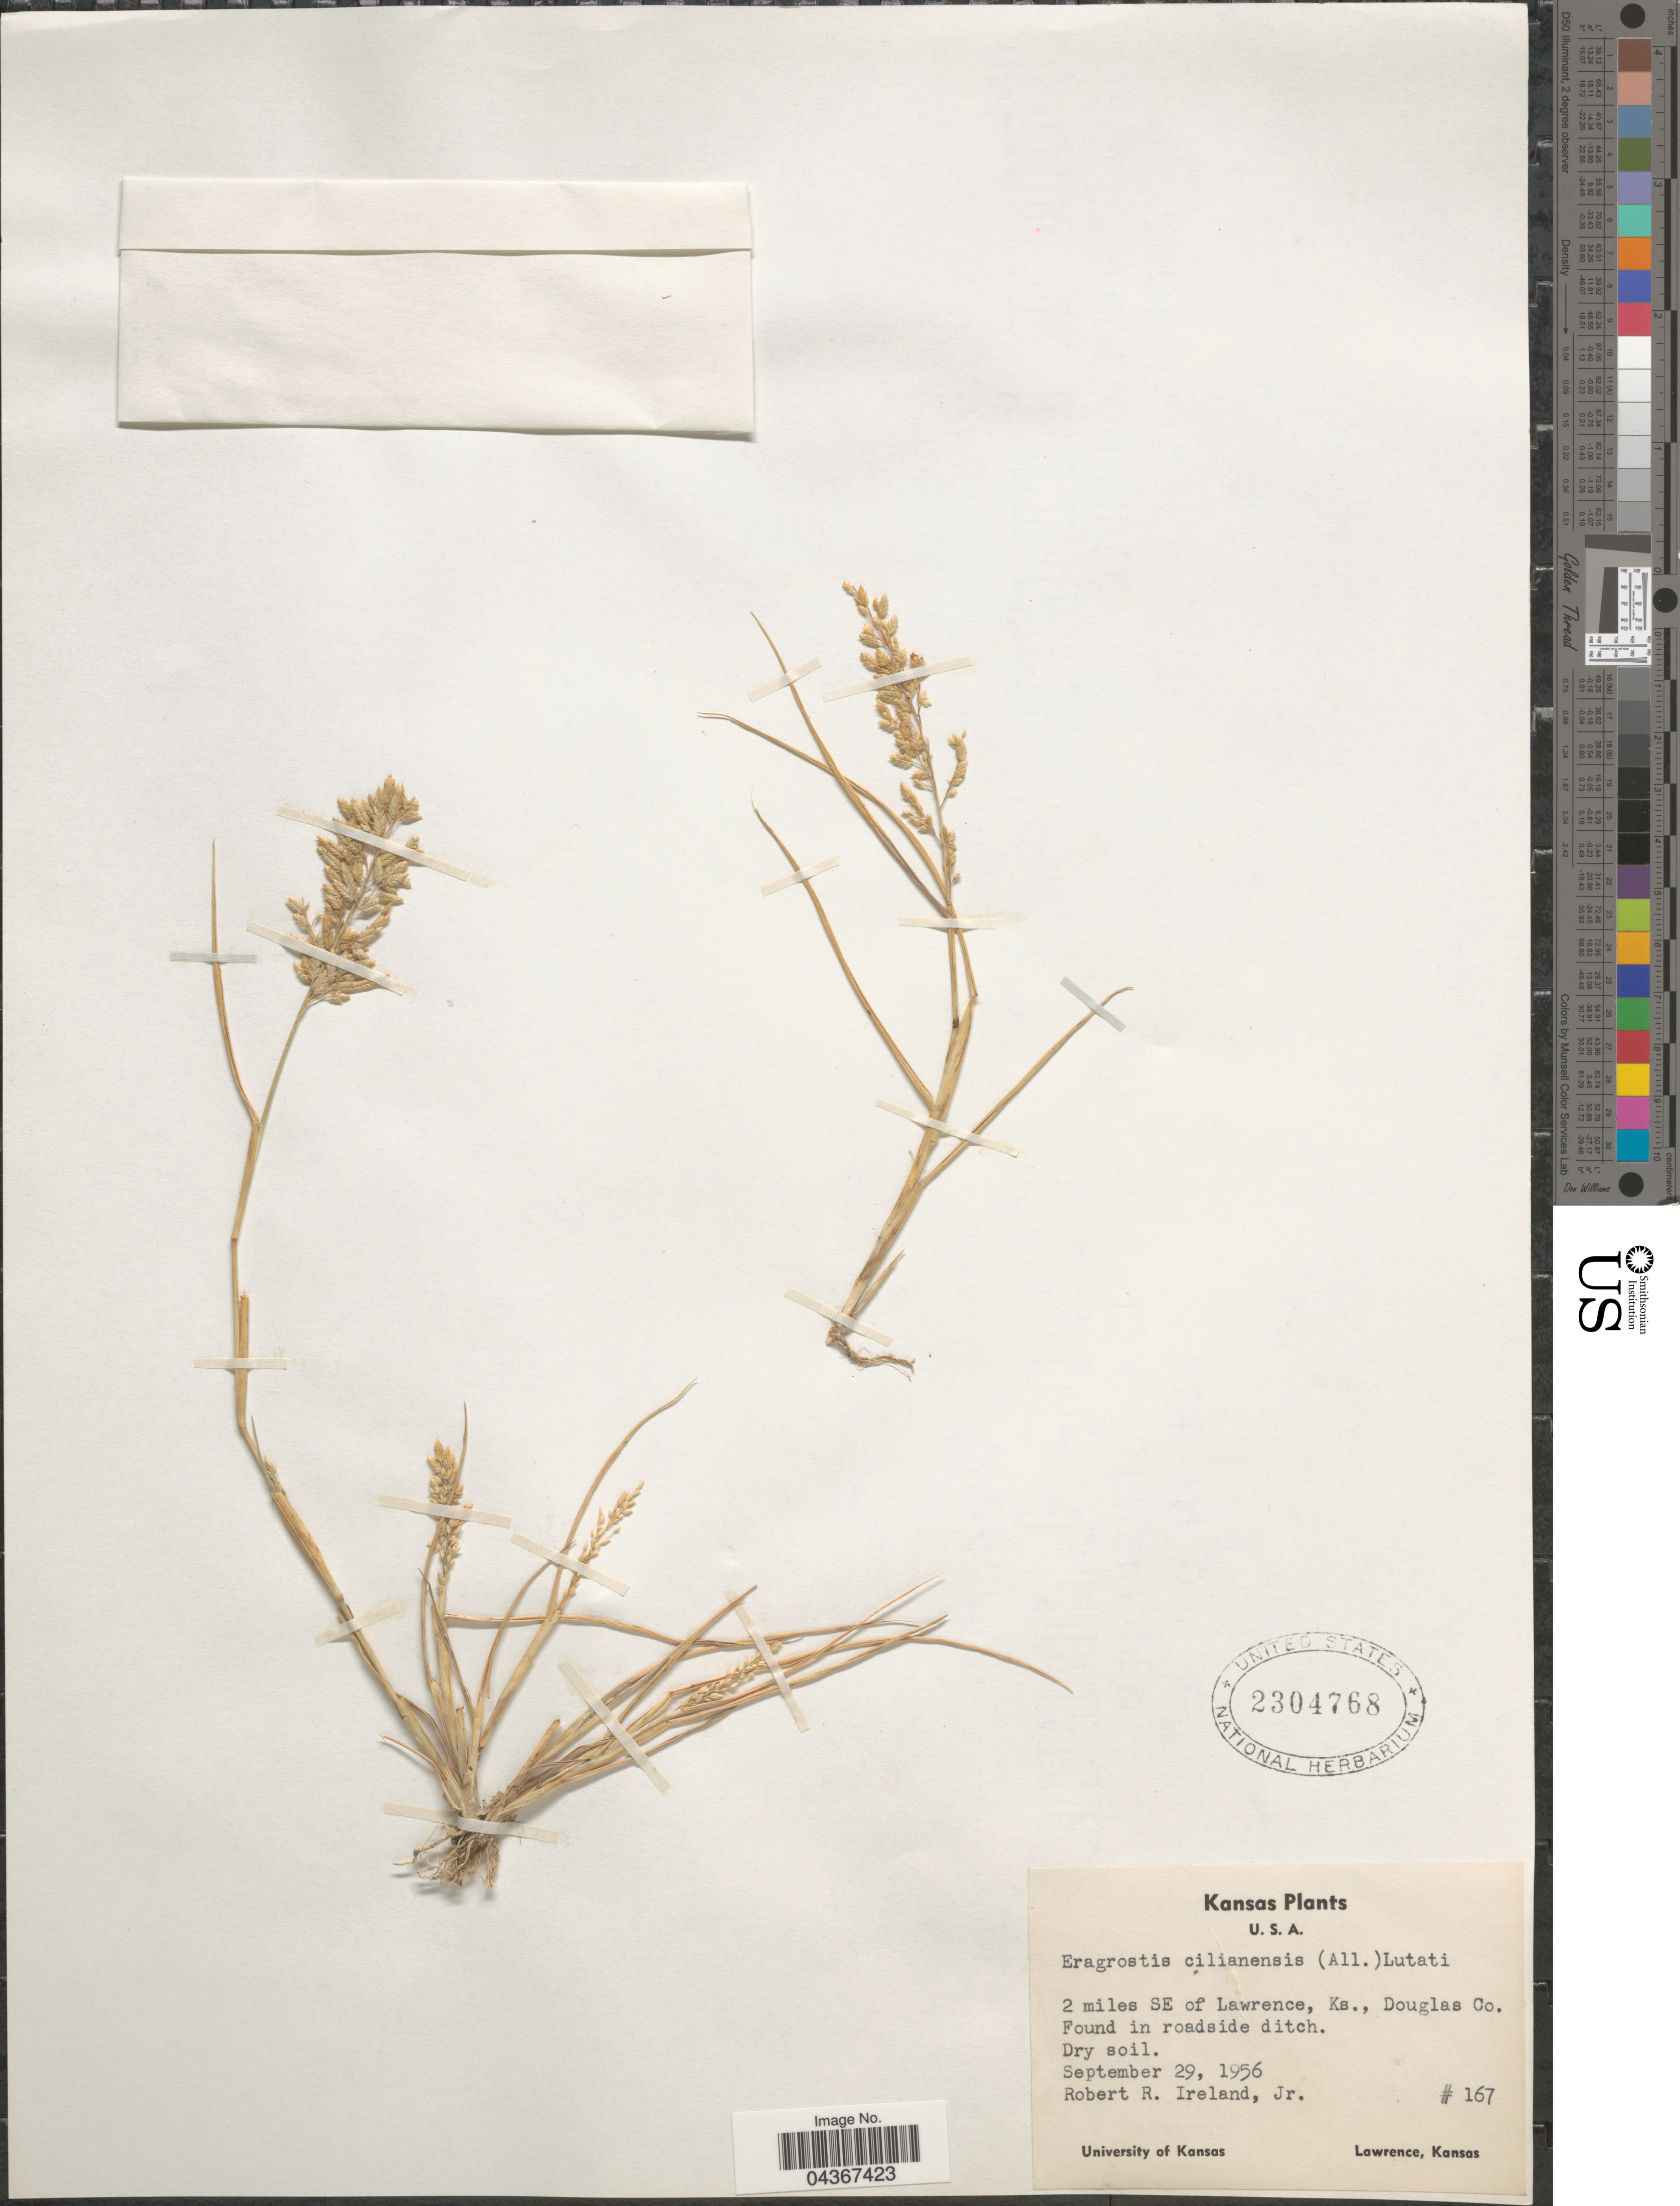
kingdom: Plantae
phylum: Tracheophyta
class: Liliopsida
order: Poales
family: Poaceae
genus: Eragrostis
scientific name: Eragrostis cilianensis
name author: (Bellardi) Vignolo ex Janch.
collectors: R. Ireland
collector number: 167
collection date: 1956-09-29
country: United States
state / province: Kansas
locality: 2 miles SE of Lawrence, Ks., Douglas Co. Found in roadside ditch.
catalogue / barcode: US 2304768